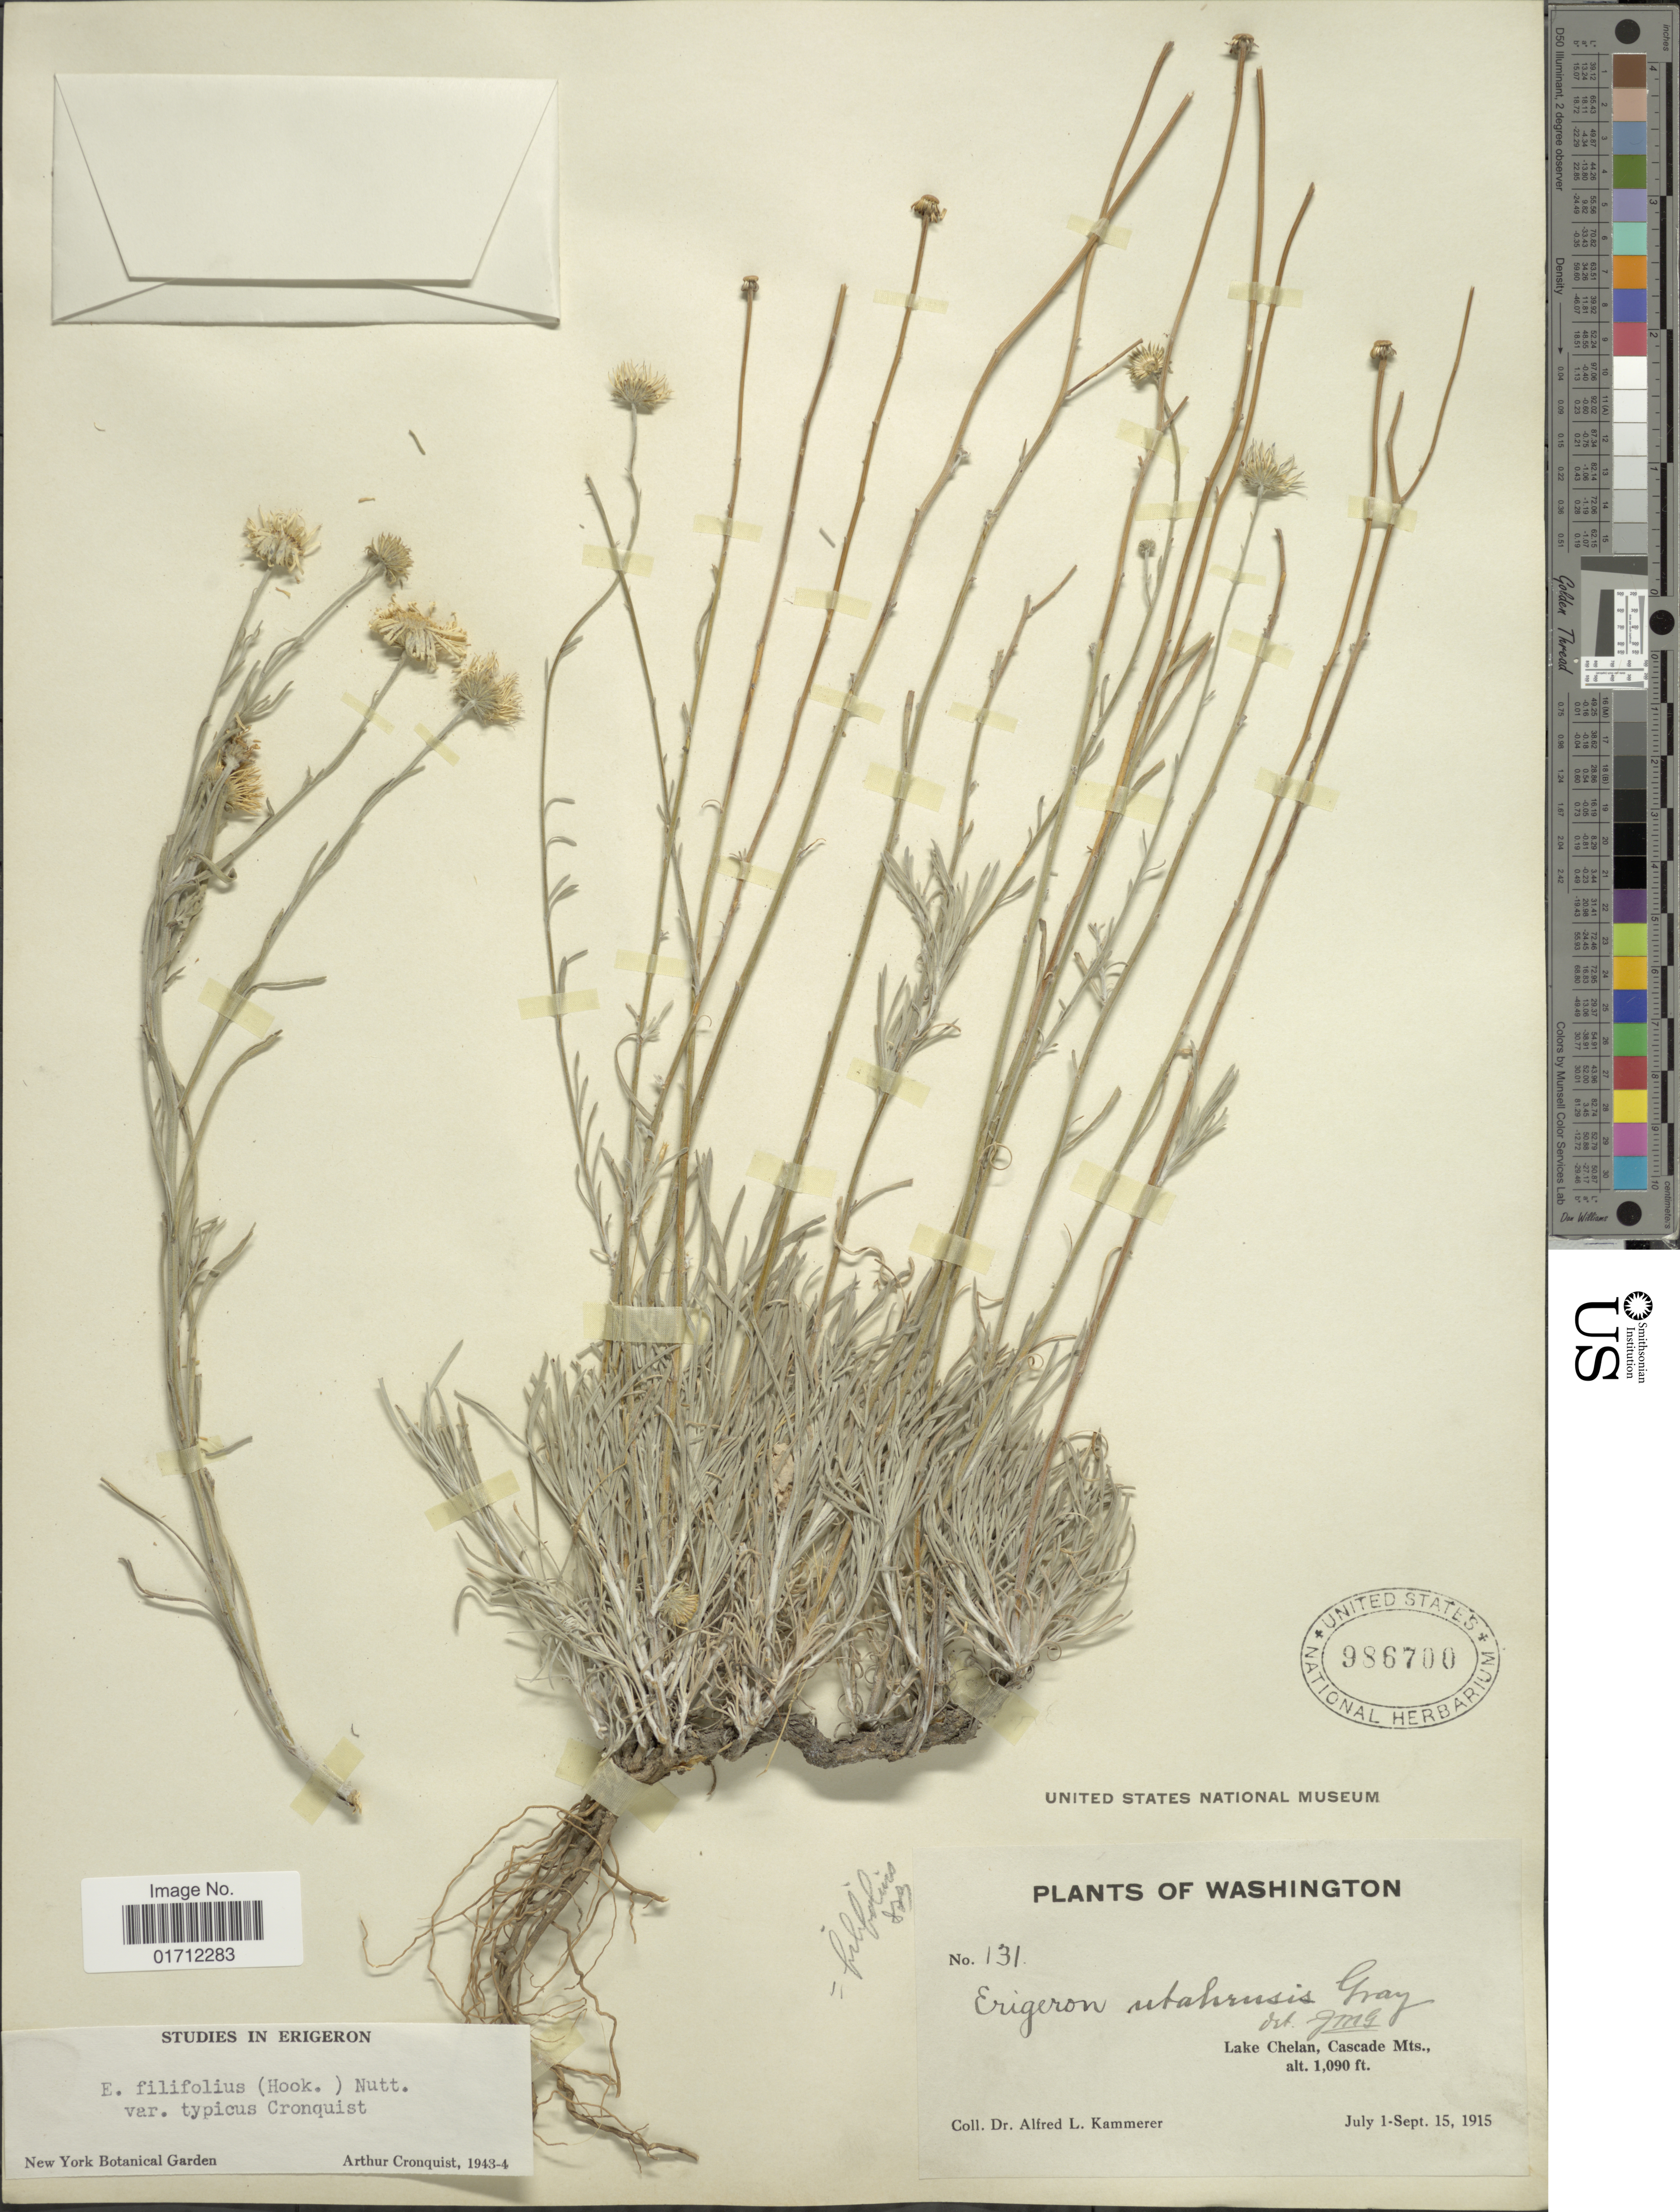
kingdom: Plantae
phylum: Tracheophyta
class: Magnoliopsida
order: Asterales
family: Asteraceae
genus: Erigeron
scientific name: Erigeron filifolius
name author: (Hook.) Nutt.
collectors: A. Kammerer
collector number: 131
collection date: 1915-07-01/1915-09-15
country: United States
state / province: Washington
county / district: Chelan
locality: Lake Chelan, Cascade Mts.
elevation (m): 332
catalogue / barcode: US 986700